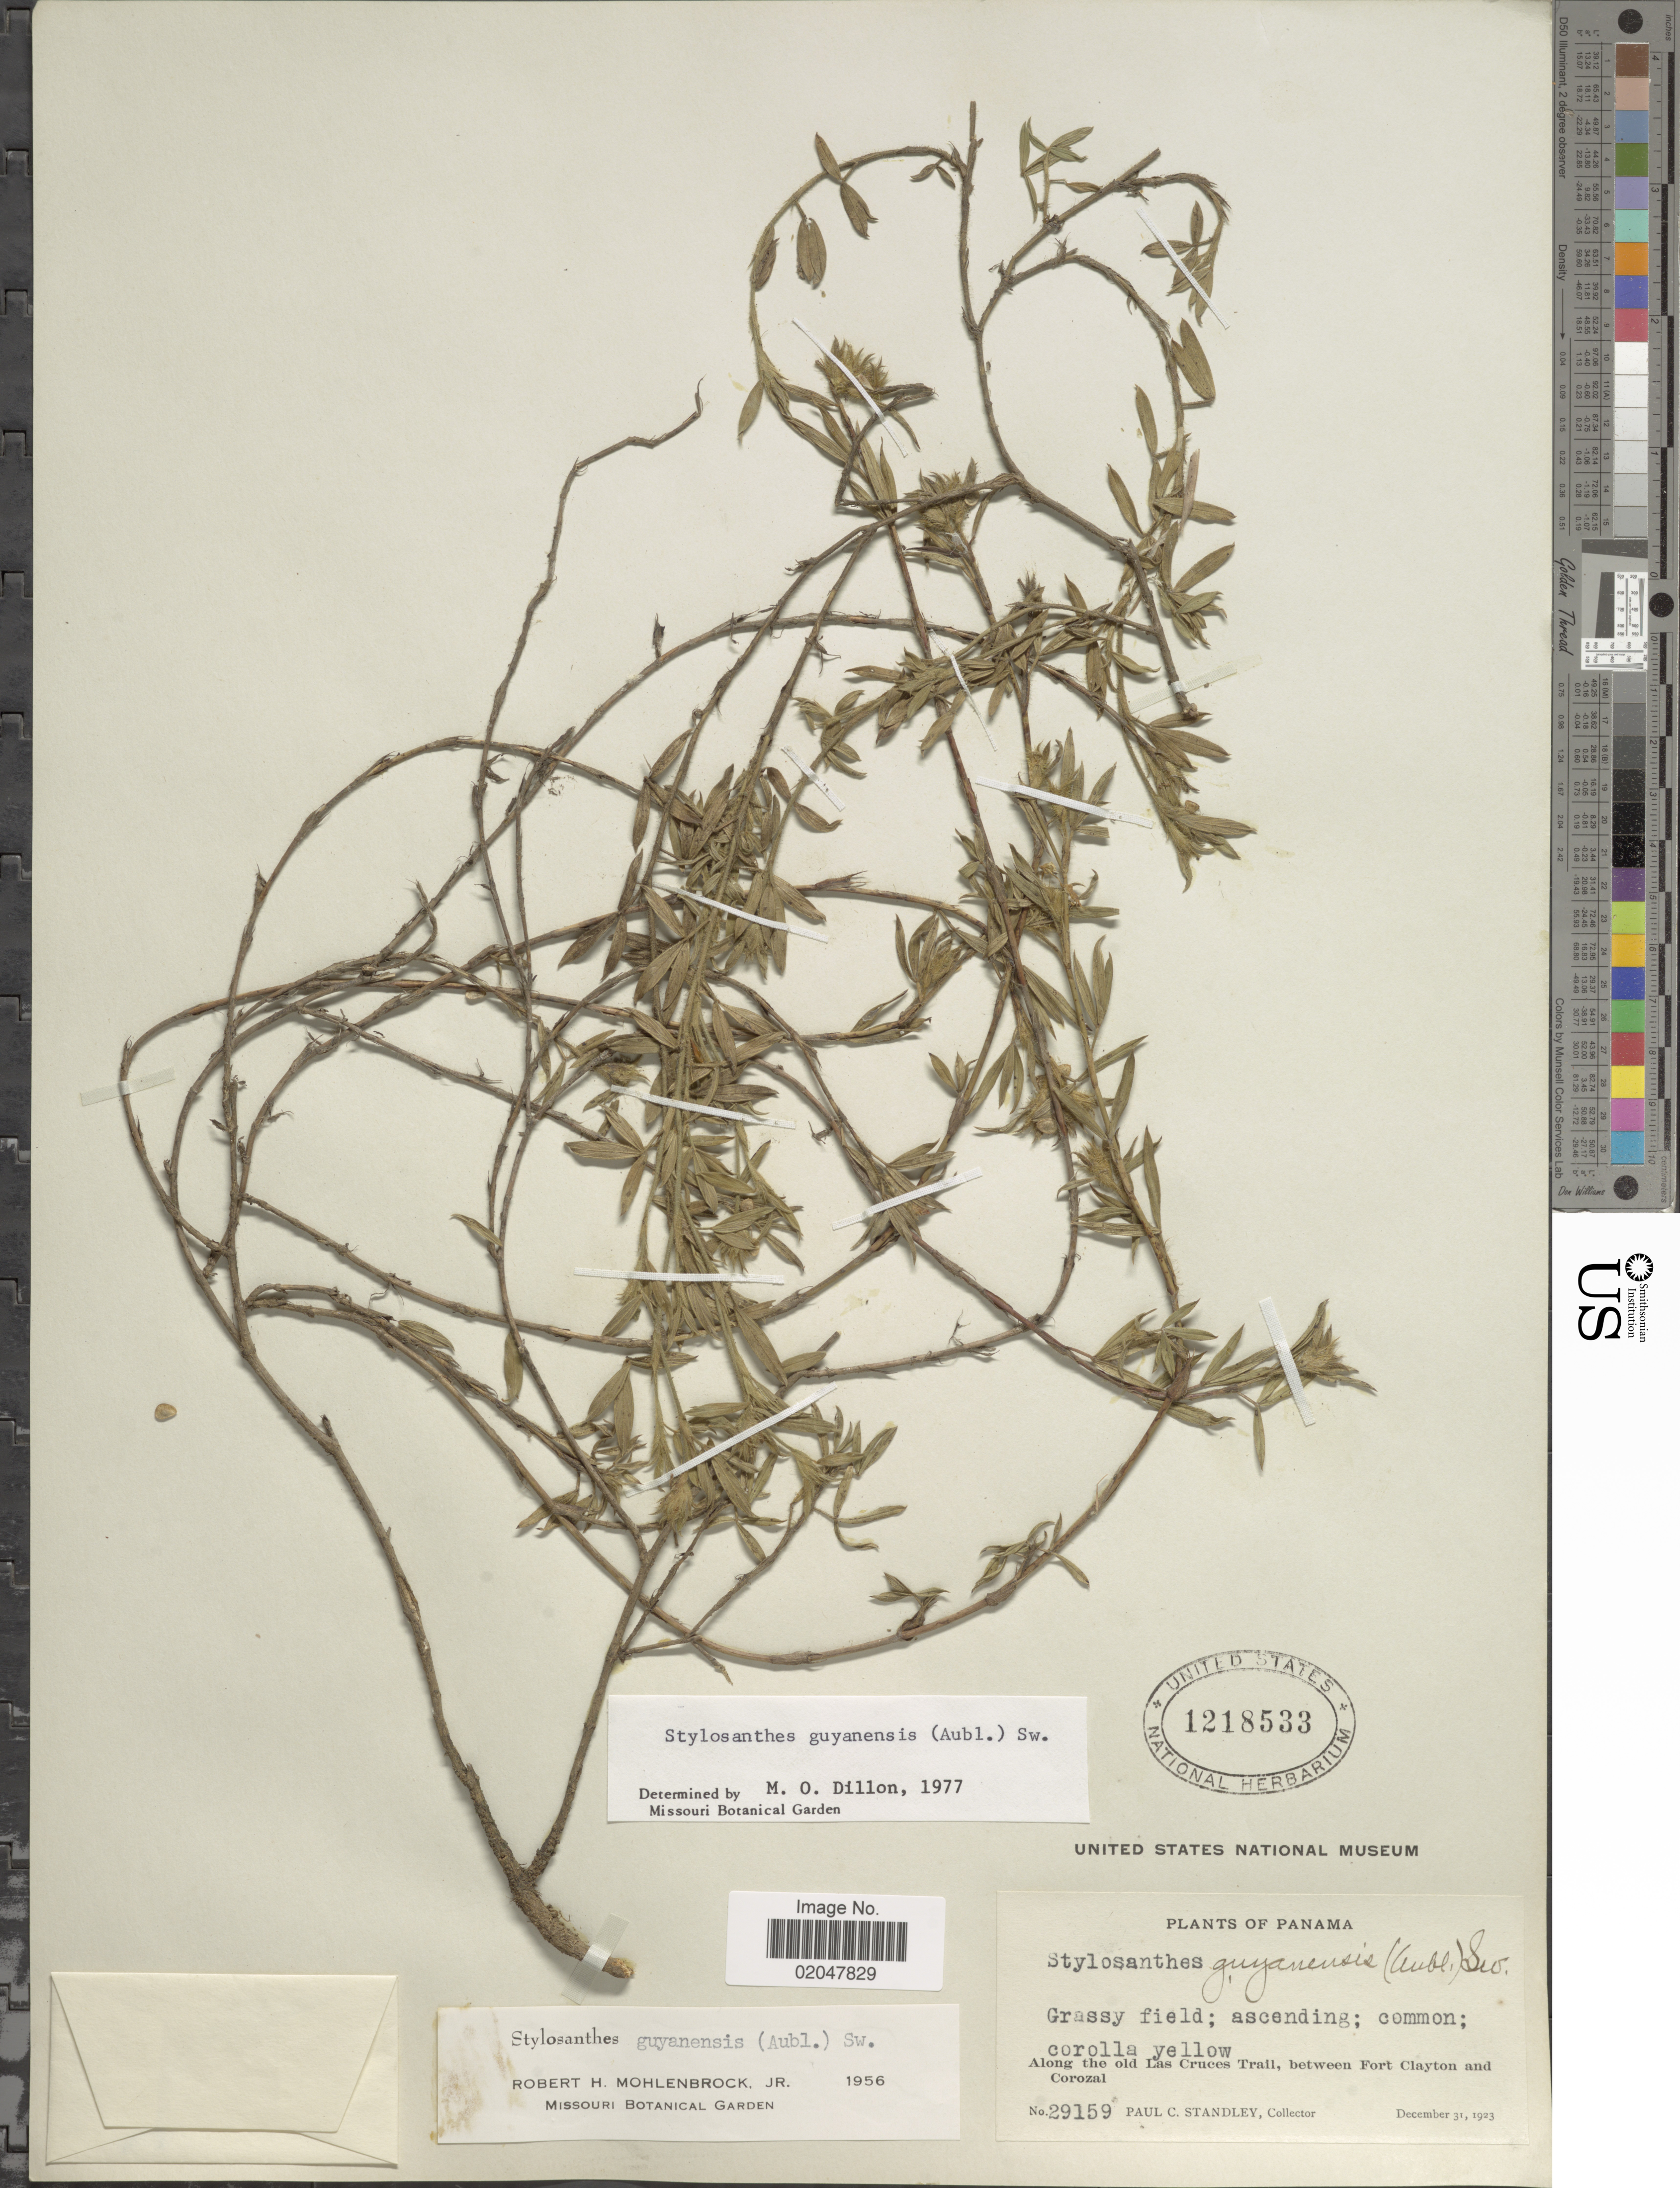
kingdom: Plantae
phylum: Tracheophyta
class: Magnoliopsida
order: Fabales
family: Fabaceae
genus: Stylosanthes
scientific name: Stylosanthes guianensis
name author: (Aubl.) Sw.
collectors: P. C. Standley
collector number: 29159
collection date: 1923-12-31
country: Panama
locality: Along the old Las Cruces Trail, between Fort Clayton and Corozal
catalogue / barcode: US 1218533